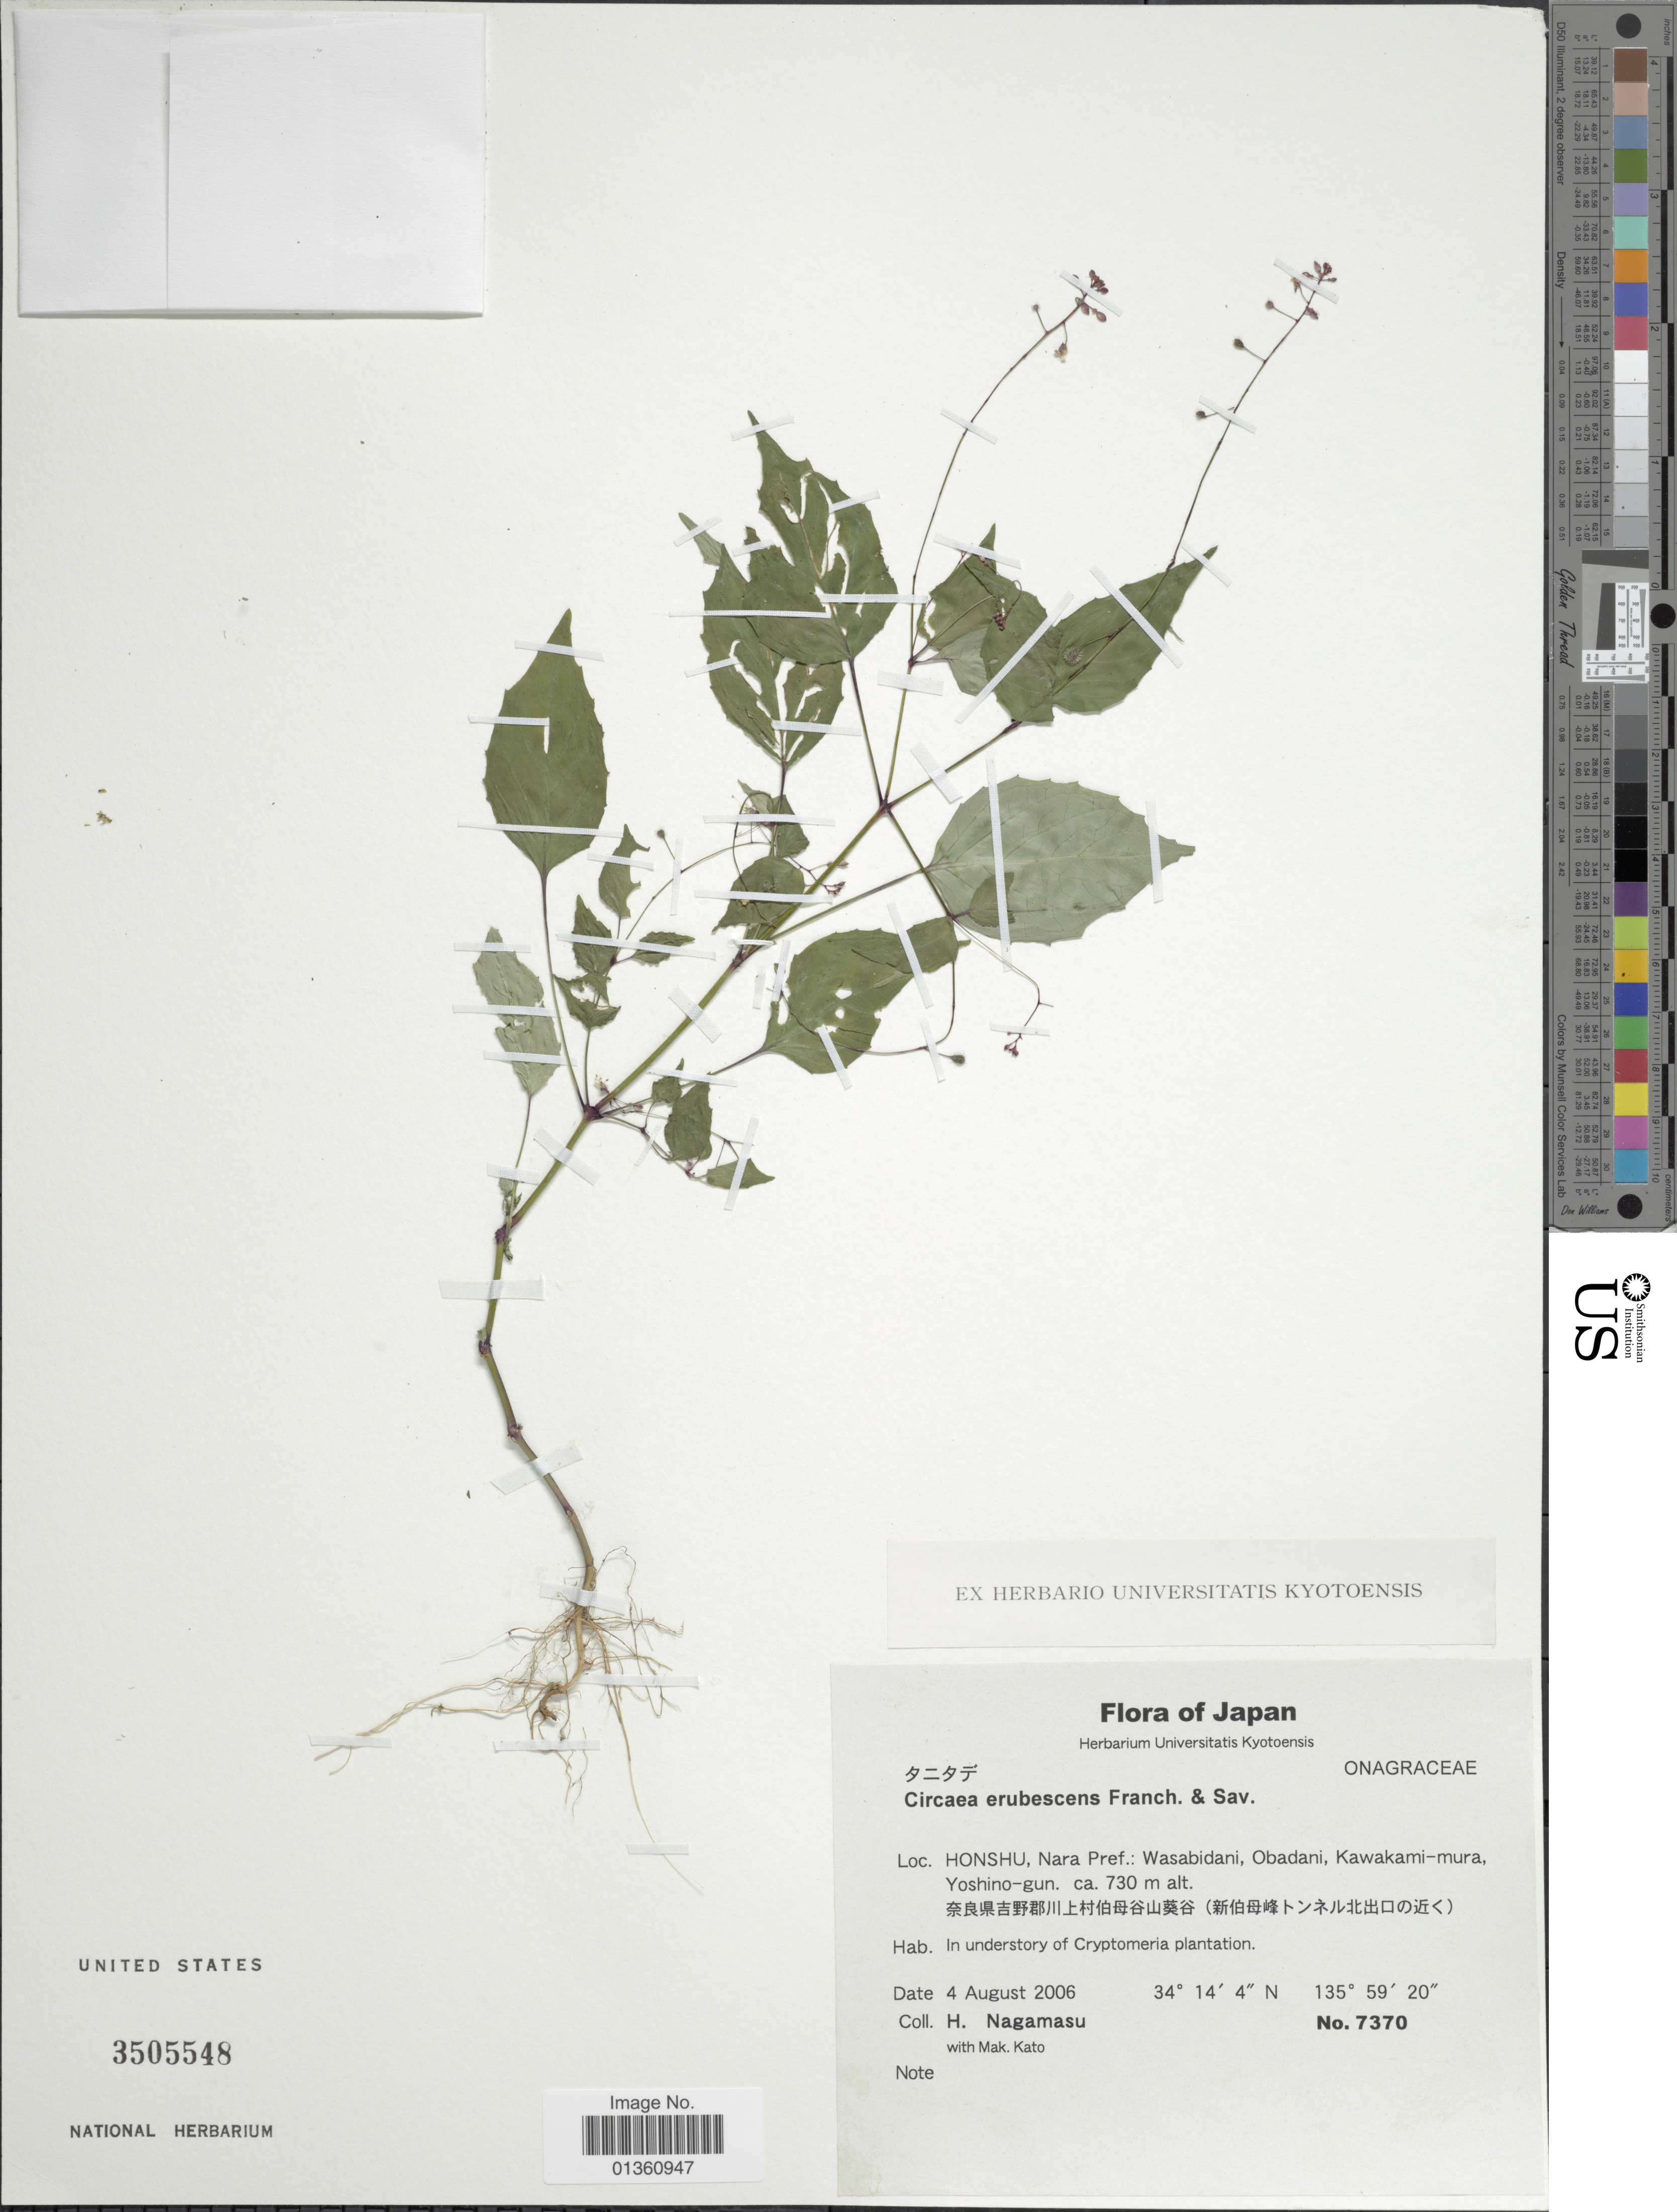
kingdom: Plantae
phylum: Tracheophyta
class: Magnoliopsida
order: Myrtales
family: Onagraceae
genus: Circaea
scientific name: Circaea erubescens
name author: Franch. & Sav.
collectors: H. Nagamasu & M. Kato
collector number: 7370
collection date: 2006-08-04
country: Japan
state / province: Nara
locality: Honshu: Wasabidani, Obadani, Kawakami-mura, Yoshino-gun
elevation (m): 730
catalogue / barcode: US 3505548